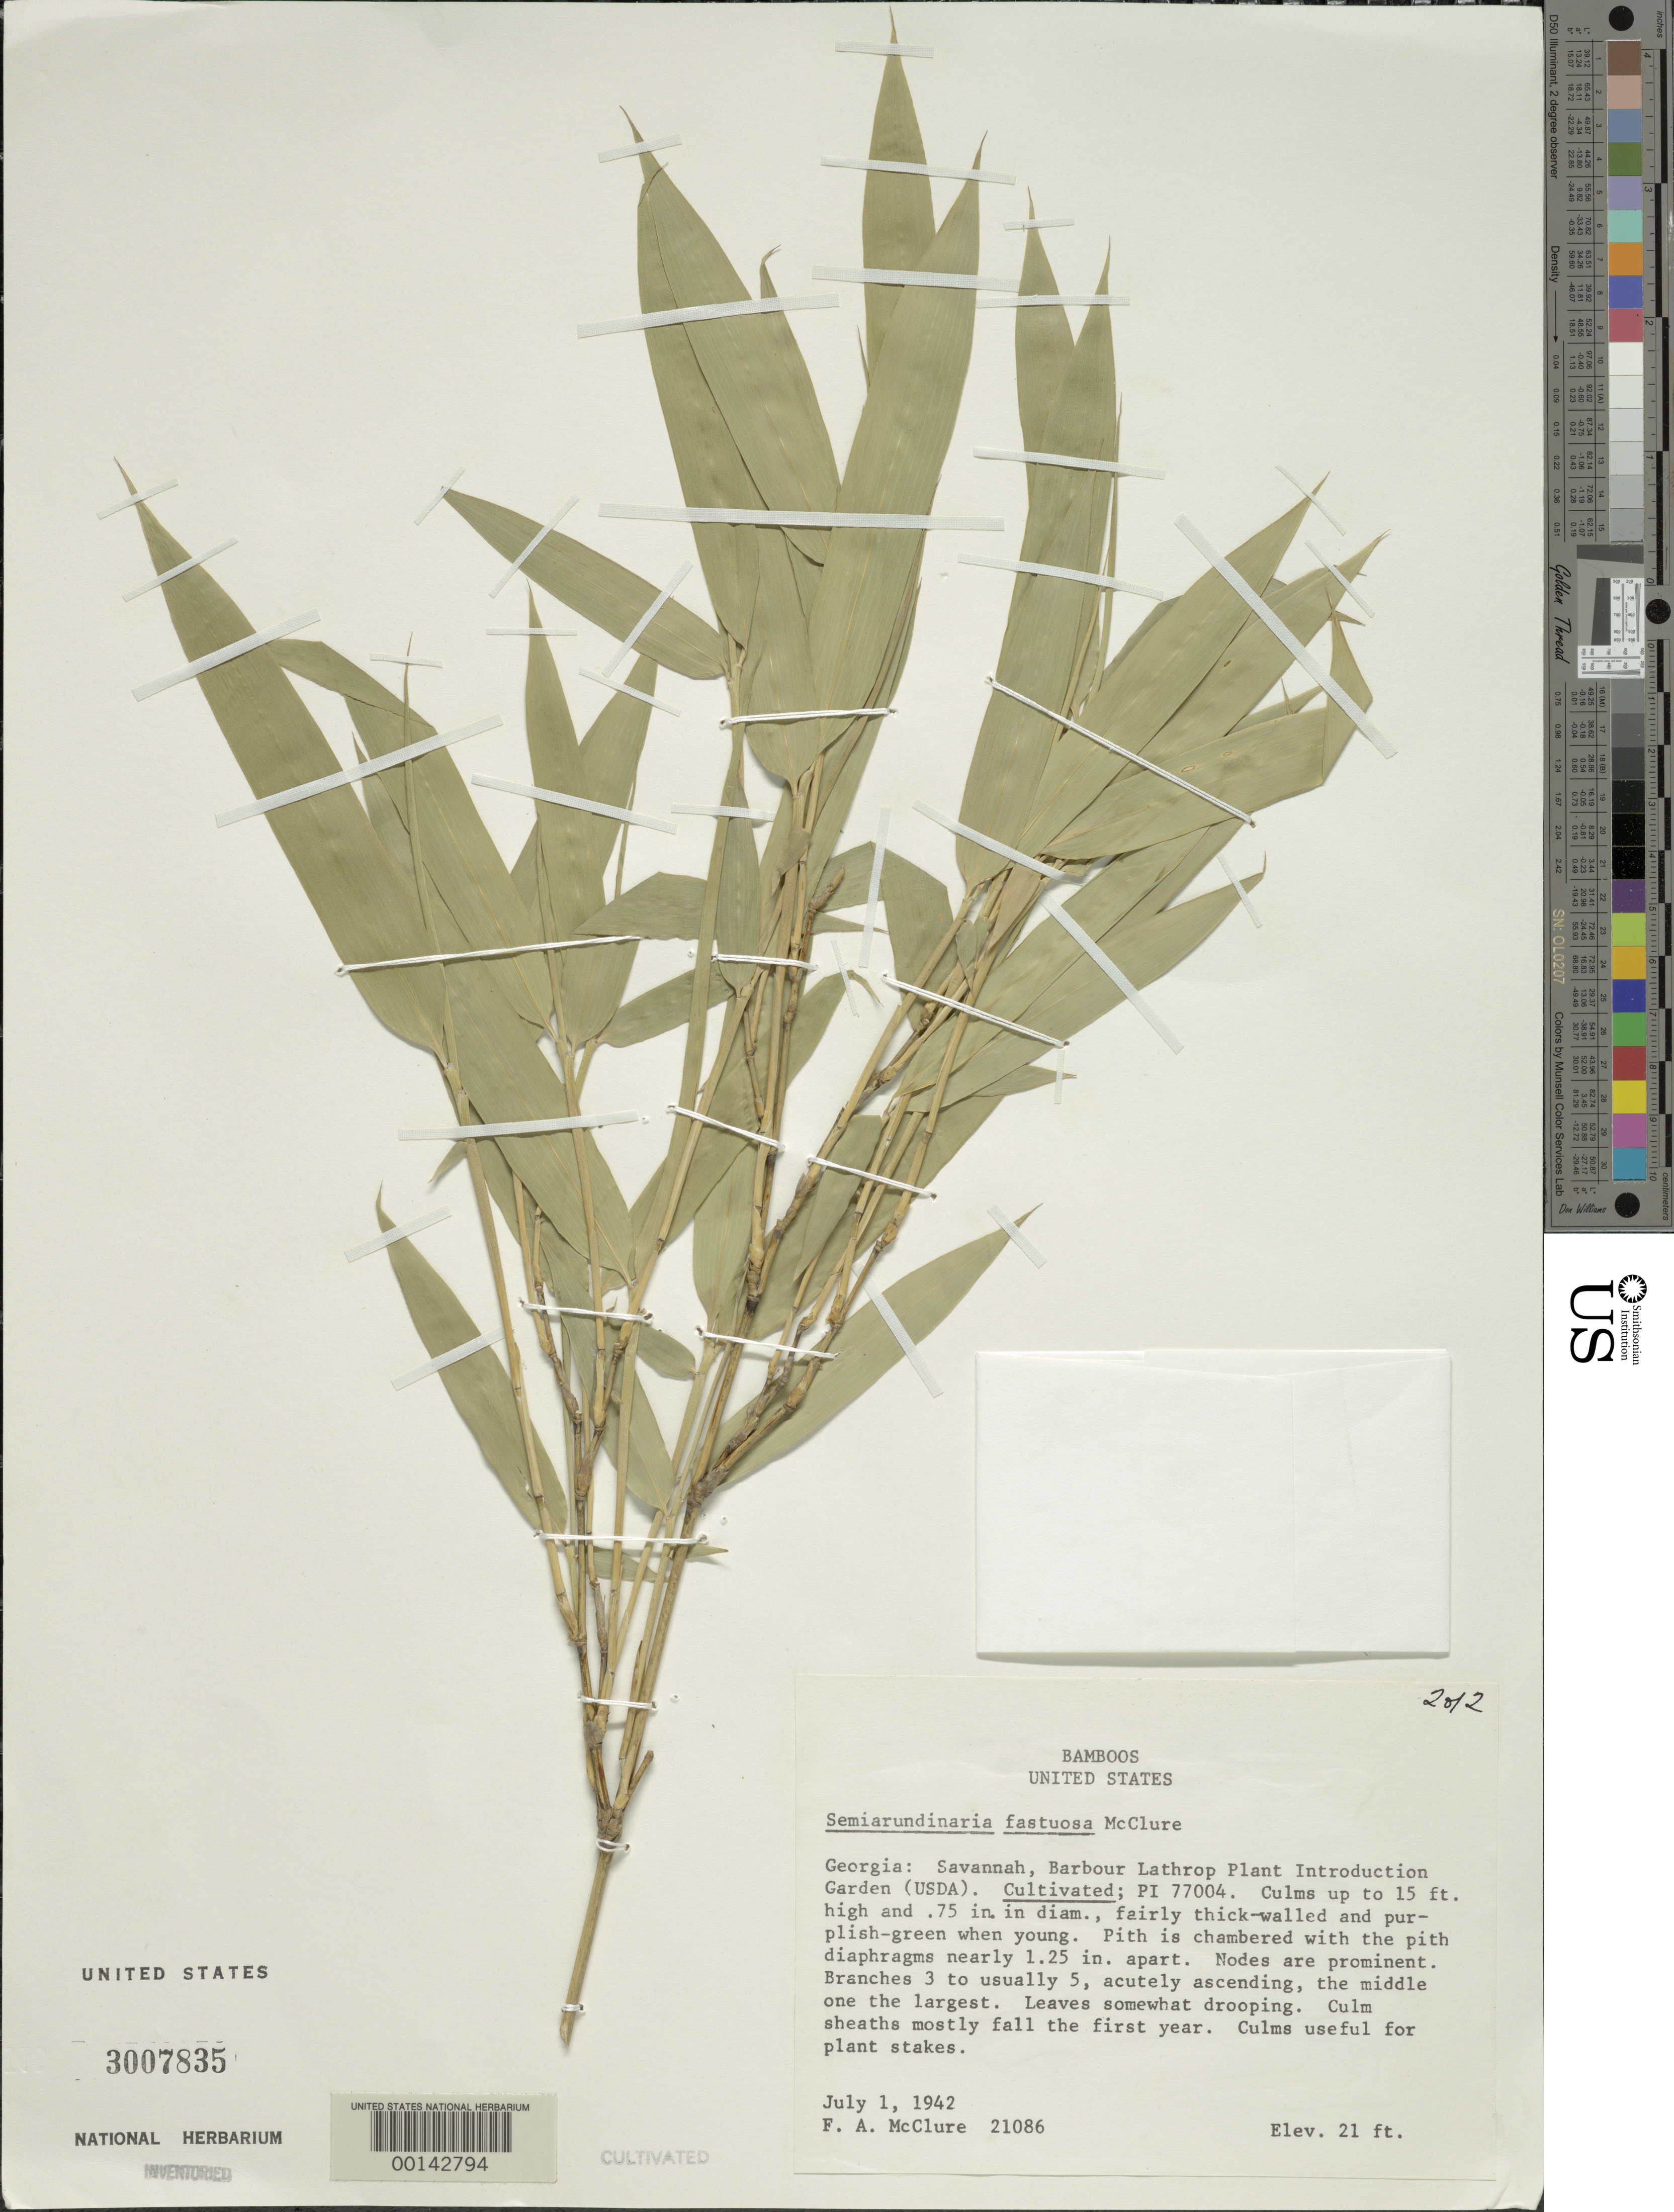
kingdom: Plantae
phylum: Tracheophyta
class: Liliopsida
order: Poales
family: Poaceae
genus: Semiarundinaria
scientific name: Semiarundinaria fastuosa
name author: Makino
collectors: F. A. McClure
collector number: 21086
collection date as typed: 01 Jul 1942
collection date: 1942-07-01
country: United States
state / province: Georgia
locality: Savannah, barbour lathrop p.i. stat.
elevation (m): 6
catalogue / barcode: US 3007835